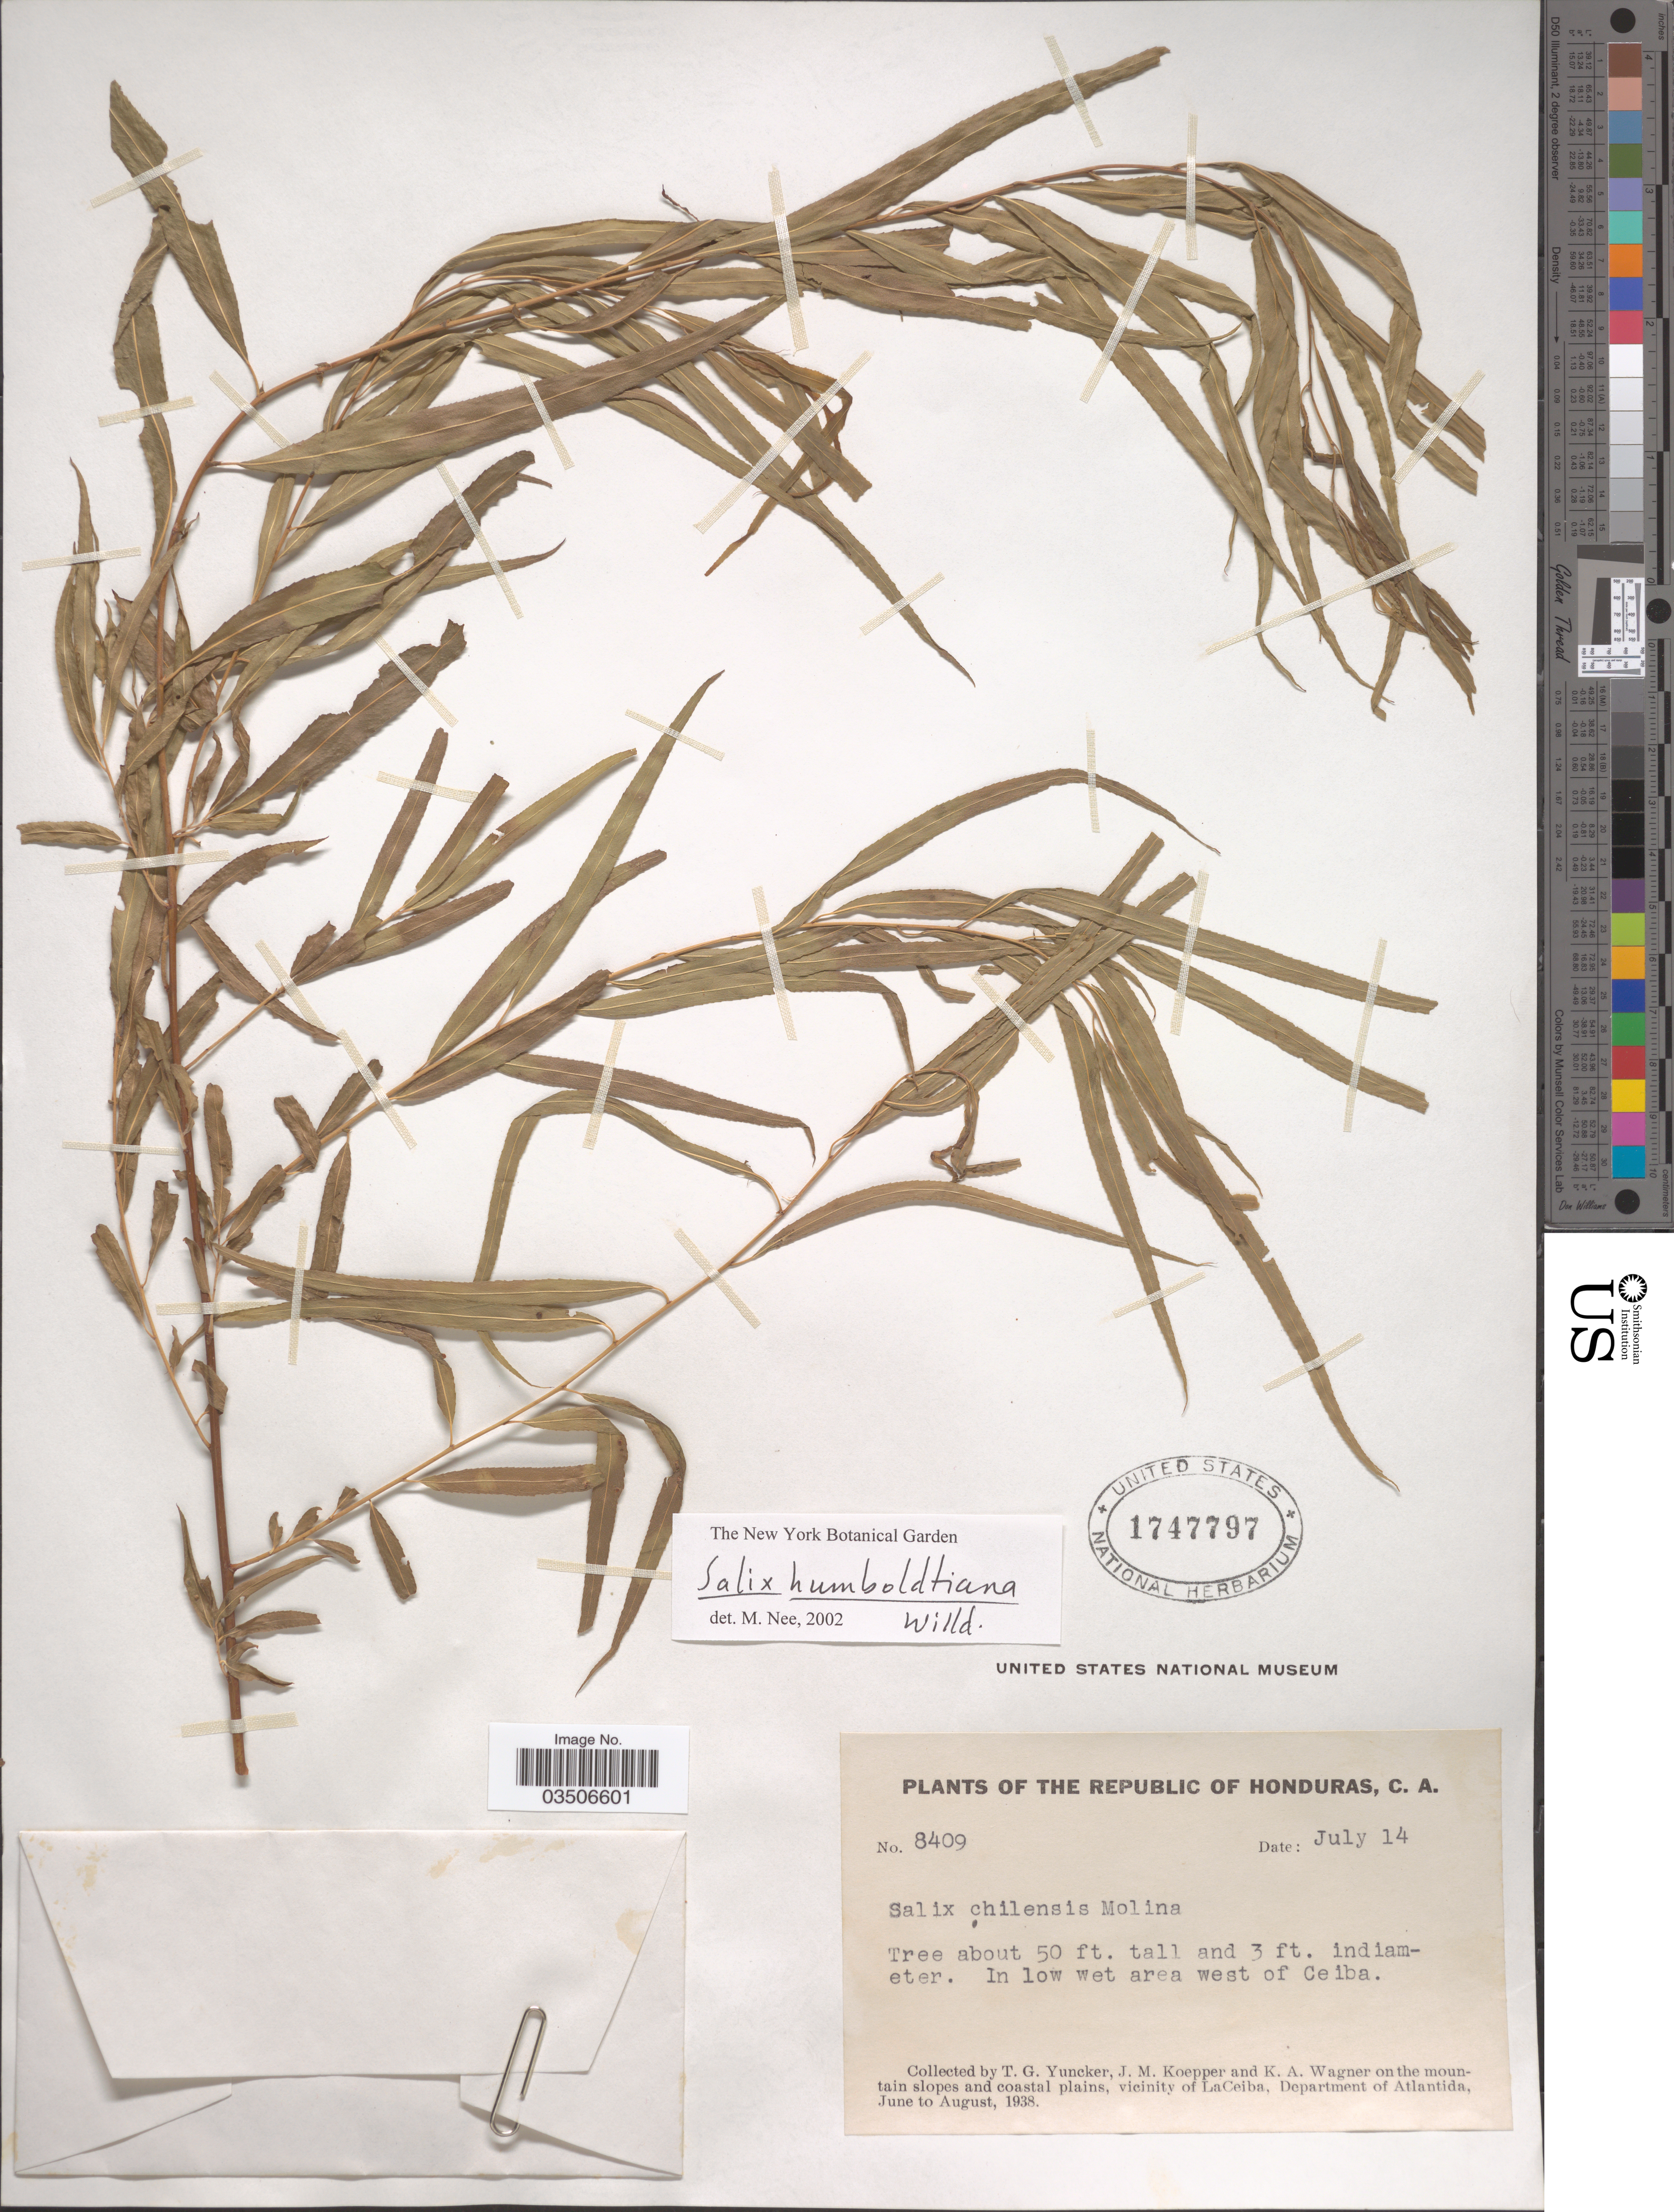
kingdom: Plantae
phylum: Tracheophyta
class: Magnoliopsida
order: Malpighiales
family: Salicaceae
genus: Salix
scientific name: Salix humboldtiana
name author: Willd.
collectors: T. G. Yuncker, J. M. Koepper & K. A. Wagner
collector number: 8409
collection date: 1938-07-14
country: Honduras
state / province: Atlántida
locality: In low wet area west of Ceiba. The mountain slopes and coastal plains, vicinity of LaCeiba, Department of Atlantida.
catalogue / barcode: US 1747797